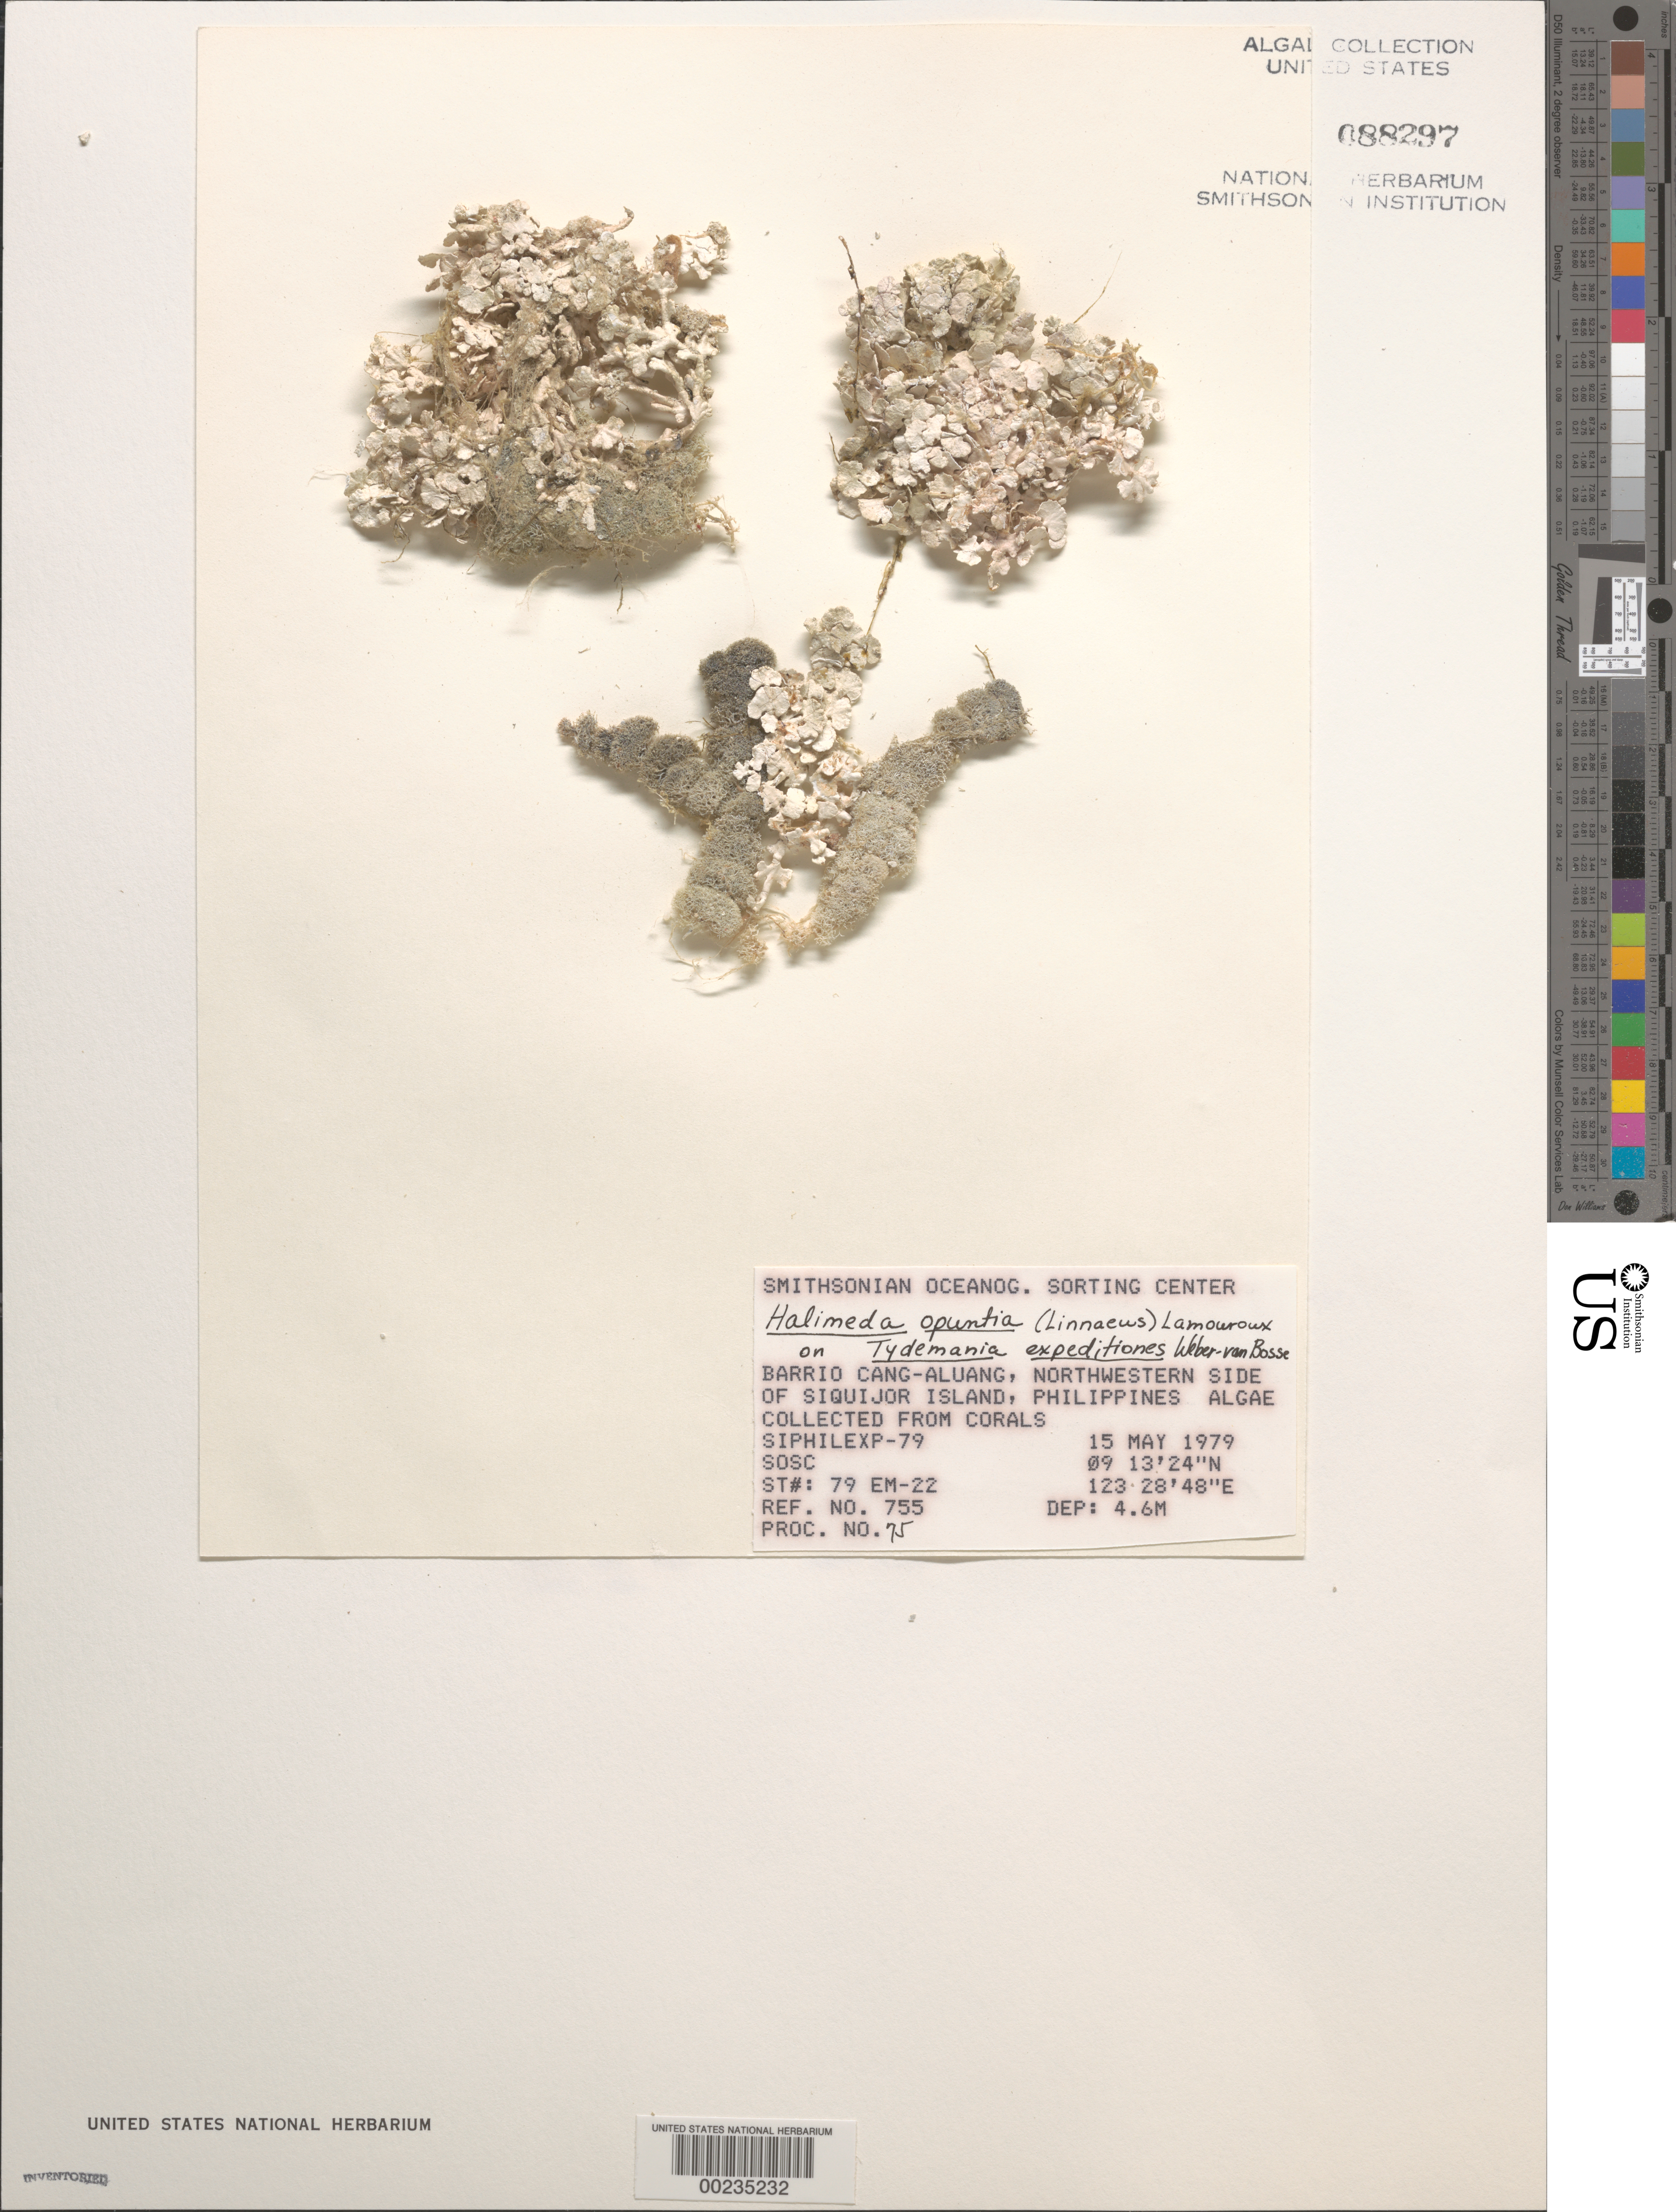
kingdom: Plantae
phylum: Chlorophyta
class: Ulvophyceae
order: Bryopsidales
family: Halimedaceae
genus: Halimeda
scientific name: Halimeda opuntia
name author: (L.) J.V.Lamouroux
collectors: SOSC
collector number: Station 79 Em-22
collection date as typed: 15 May 1979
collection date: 1979-05-15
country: Philippines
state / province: Central Visayas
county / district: Siquijor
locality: Visayan, Barrio cang-aluang, siquijor island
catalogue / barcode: US 88297